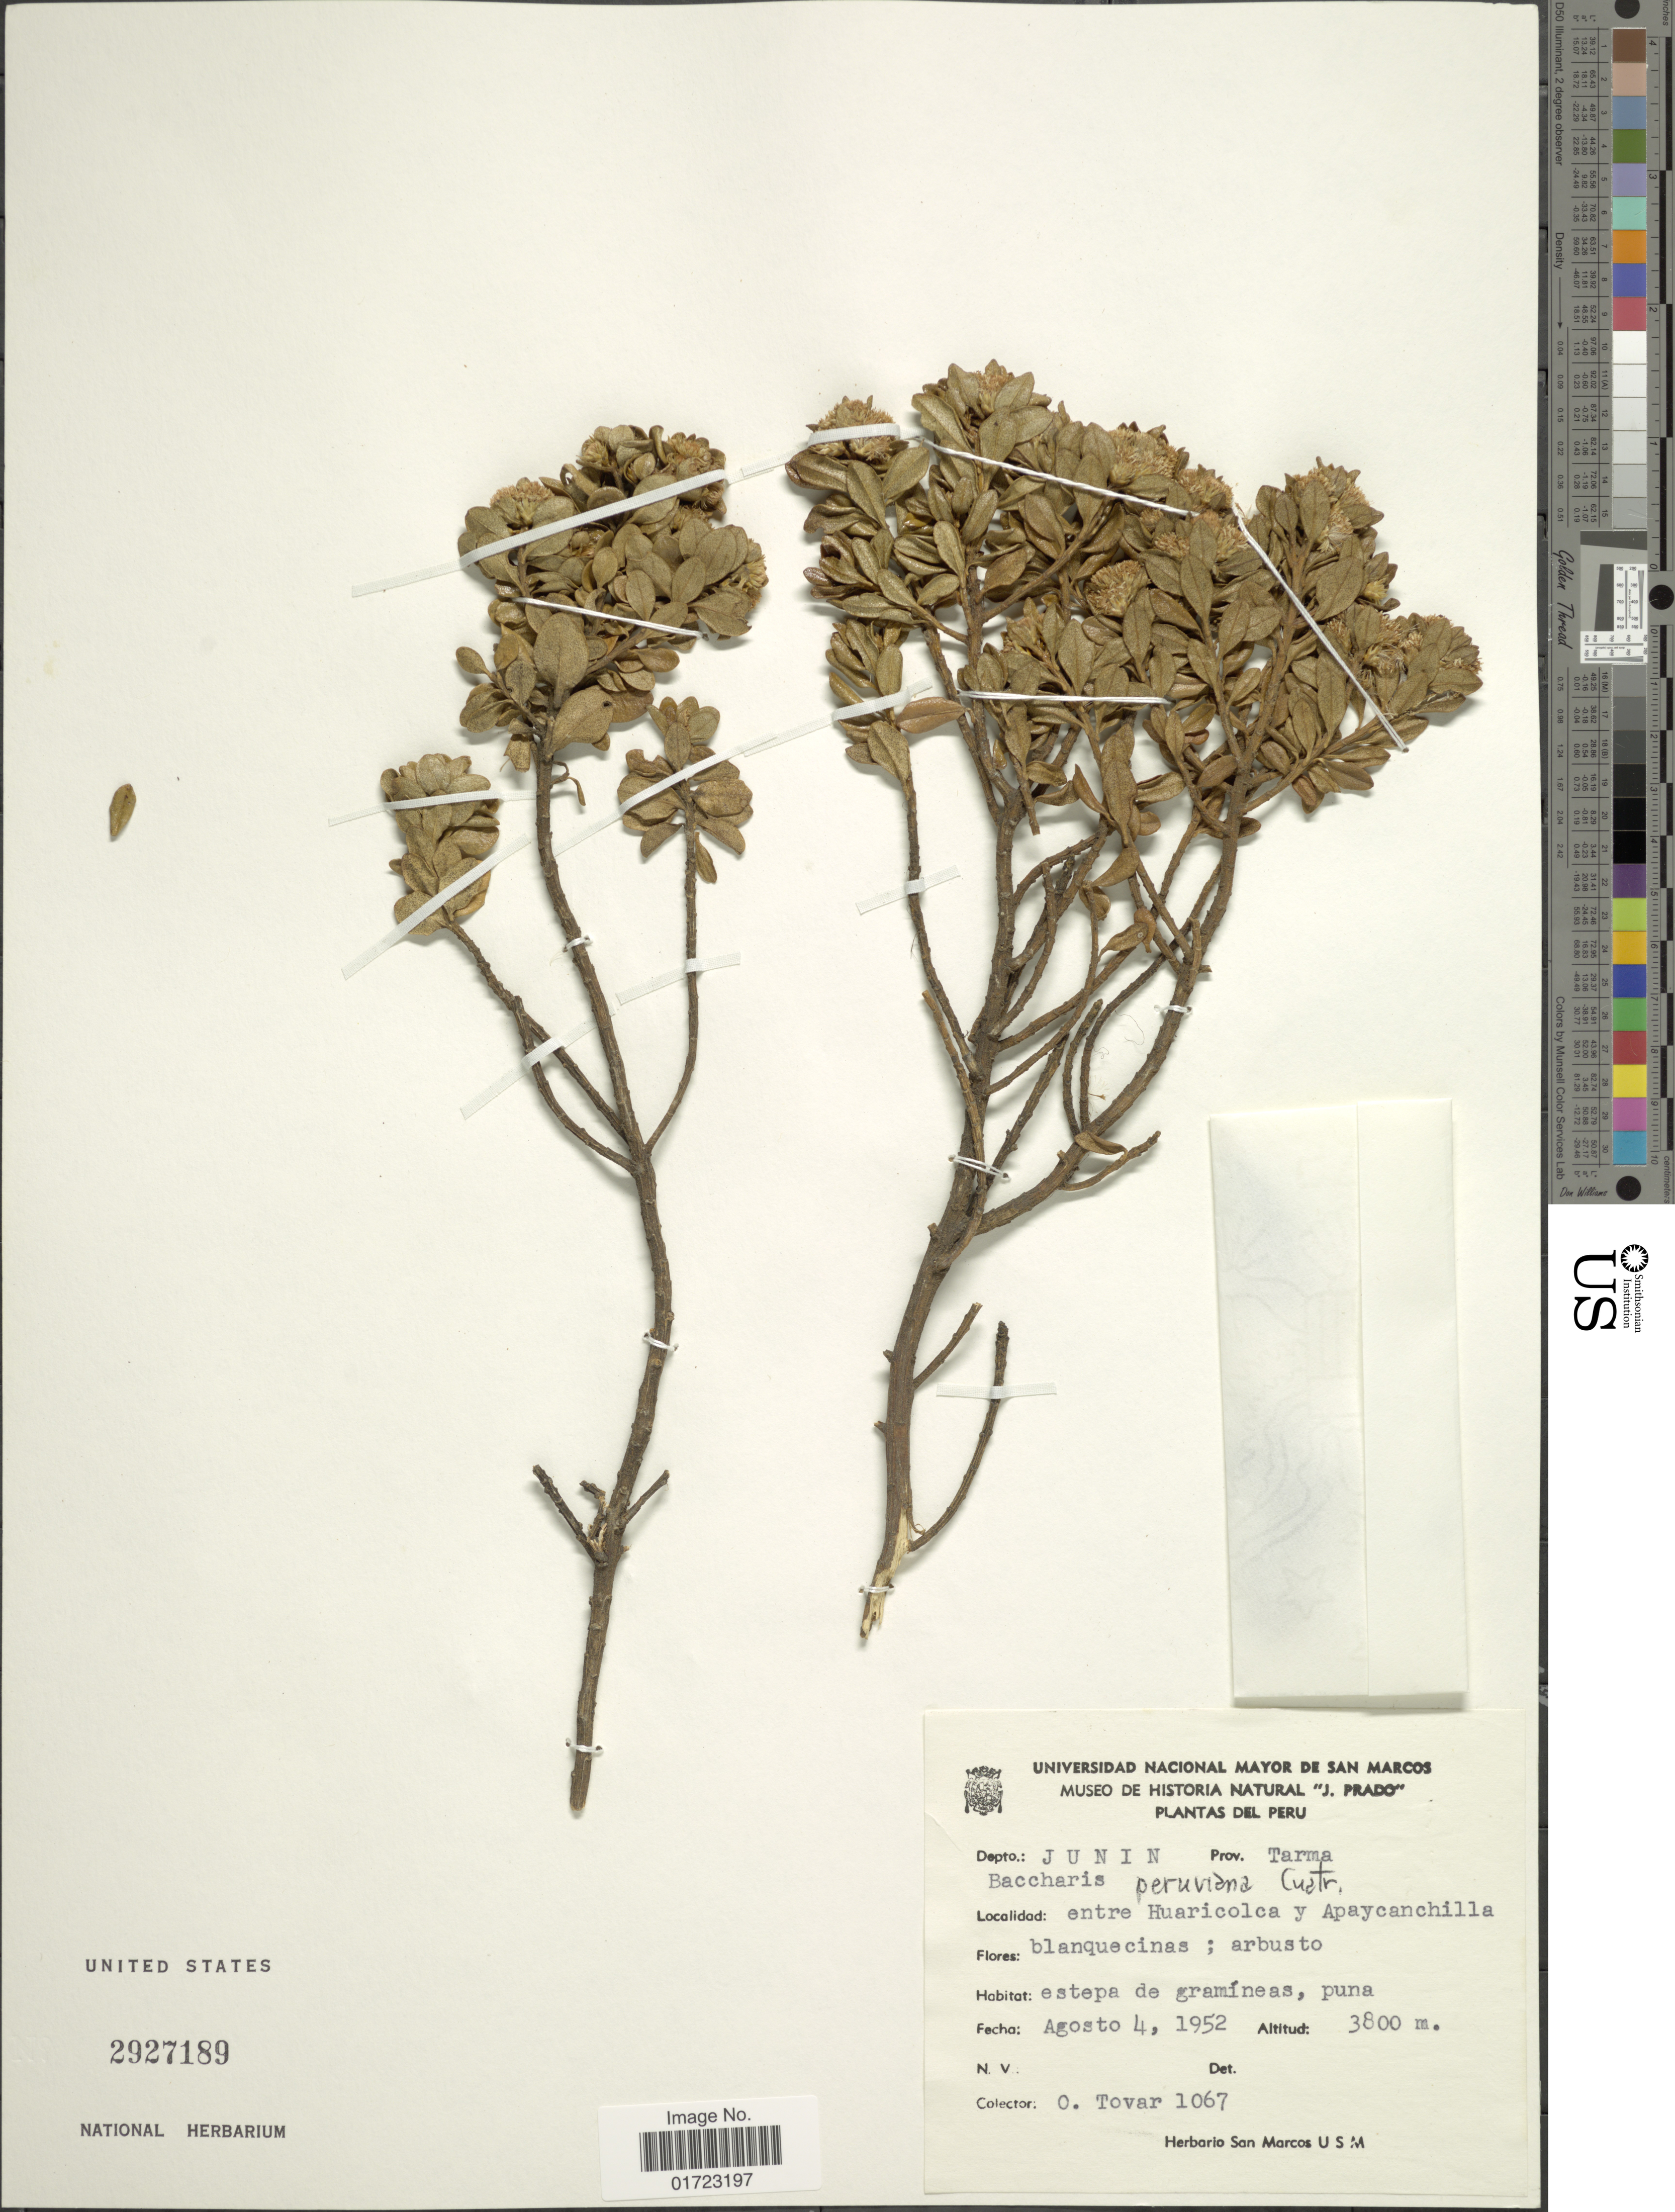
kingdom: Plantae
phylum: Tracheophyta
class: Magnoliopsida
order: Asterales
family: Asteraceae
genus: Baccharis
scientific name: Baccharis peruviana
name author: Cuatrec.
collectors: Ó. Tovar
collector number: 1067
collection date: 1952-08-04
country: Peru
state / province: Junín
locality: Prov. tarma. Entre Huaricolca y Apaycanchilla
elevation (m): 3800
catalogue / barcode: US 2927189